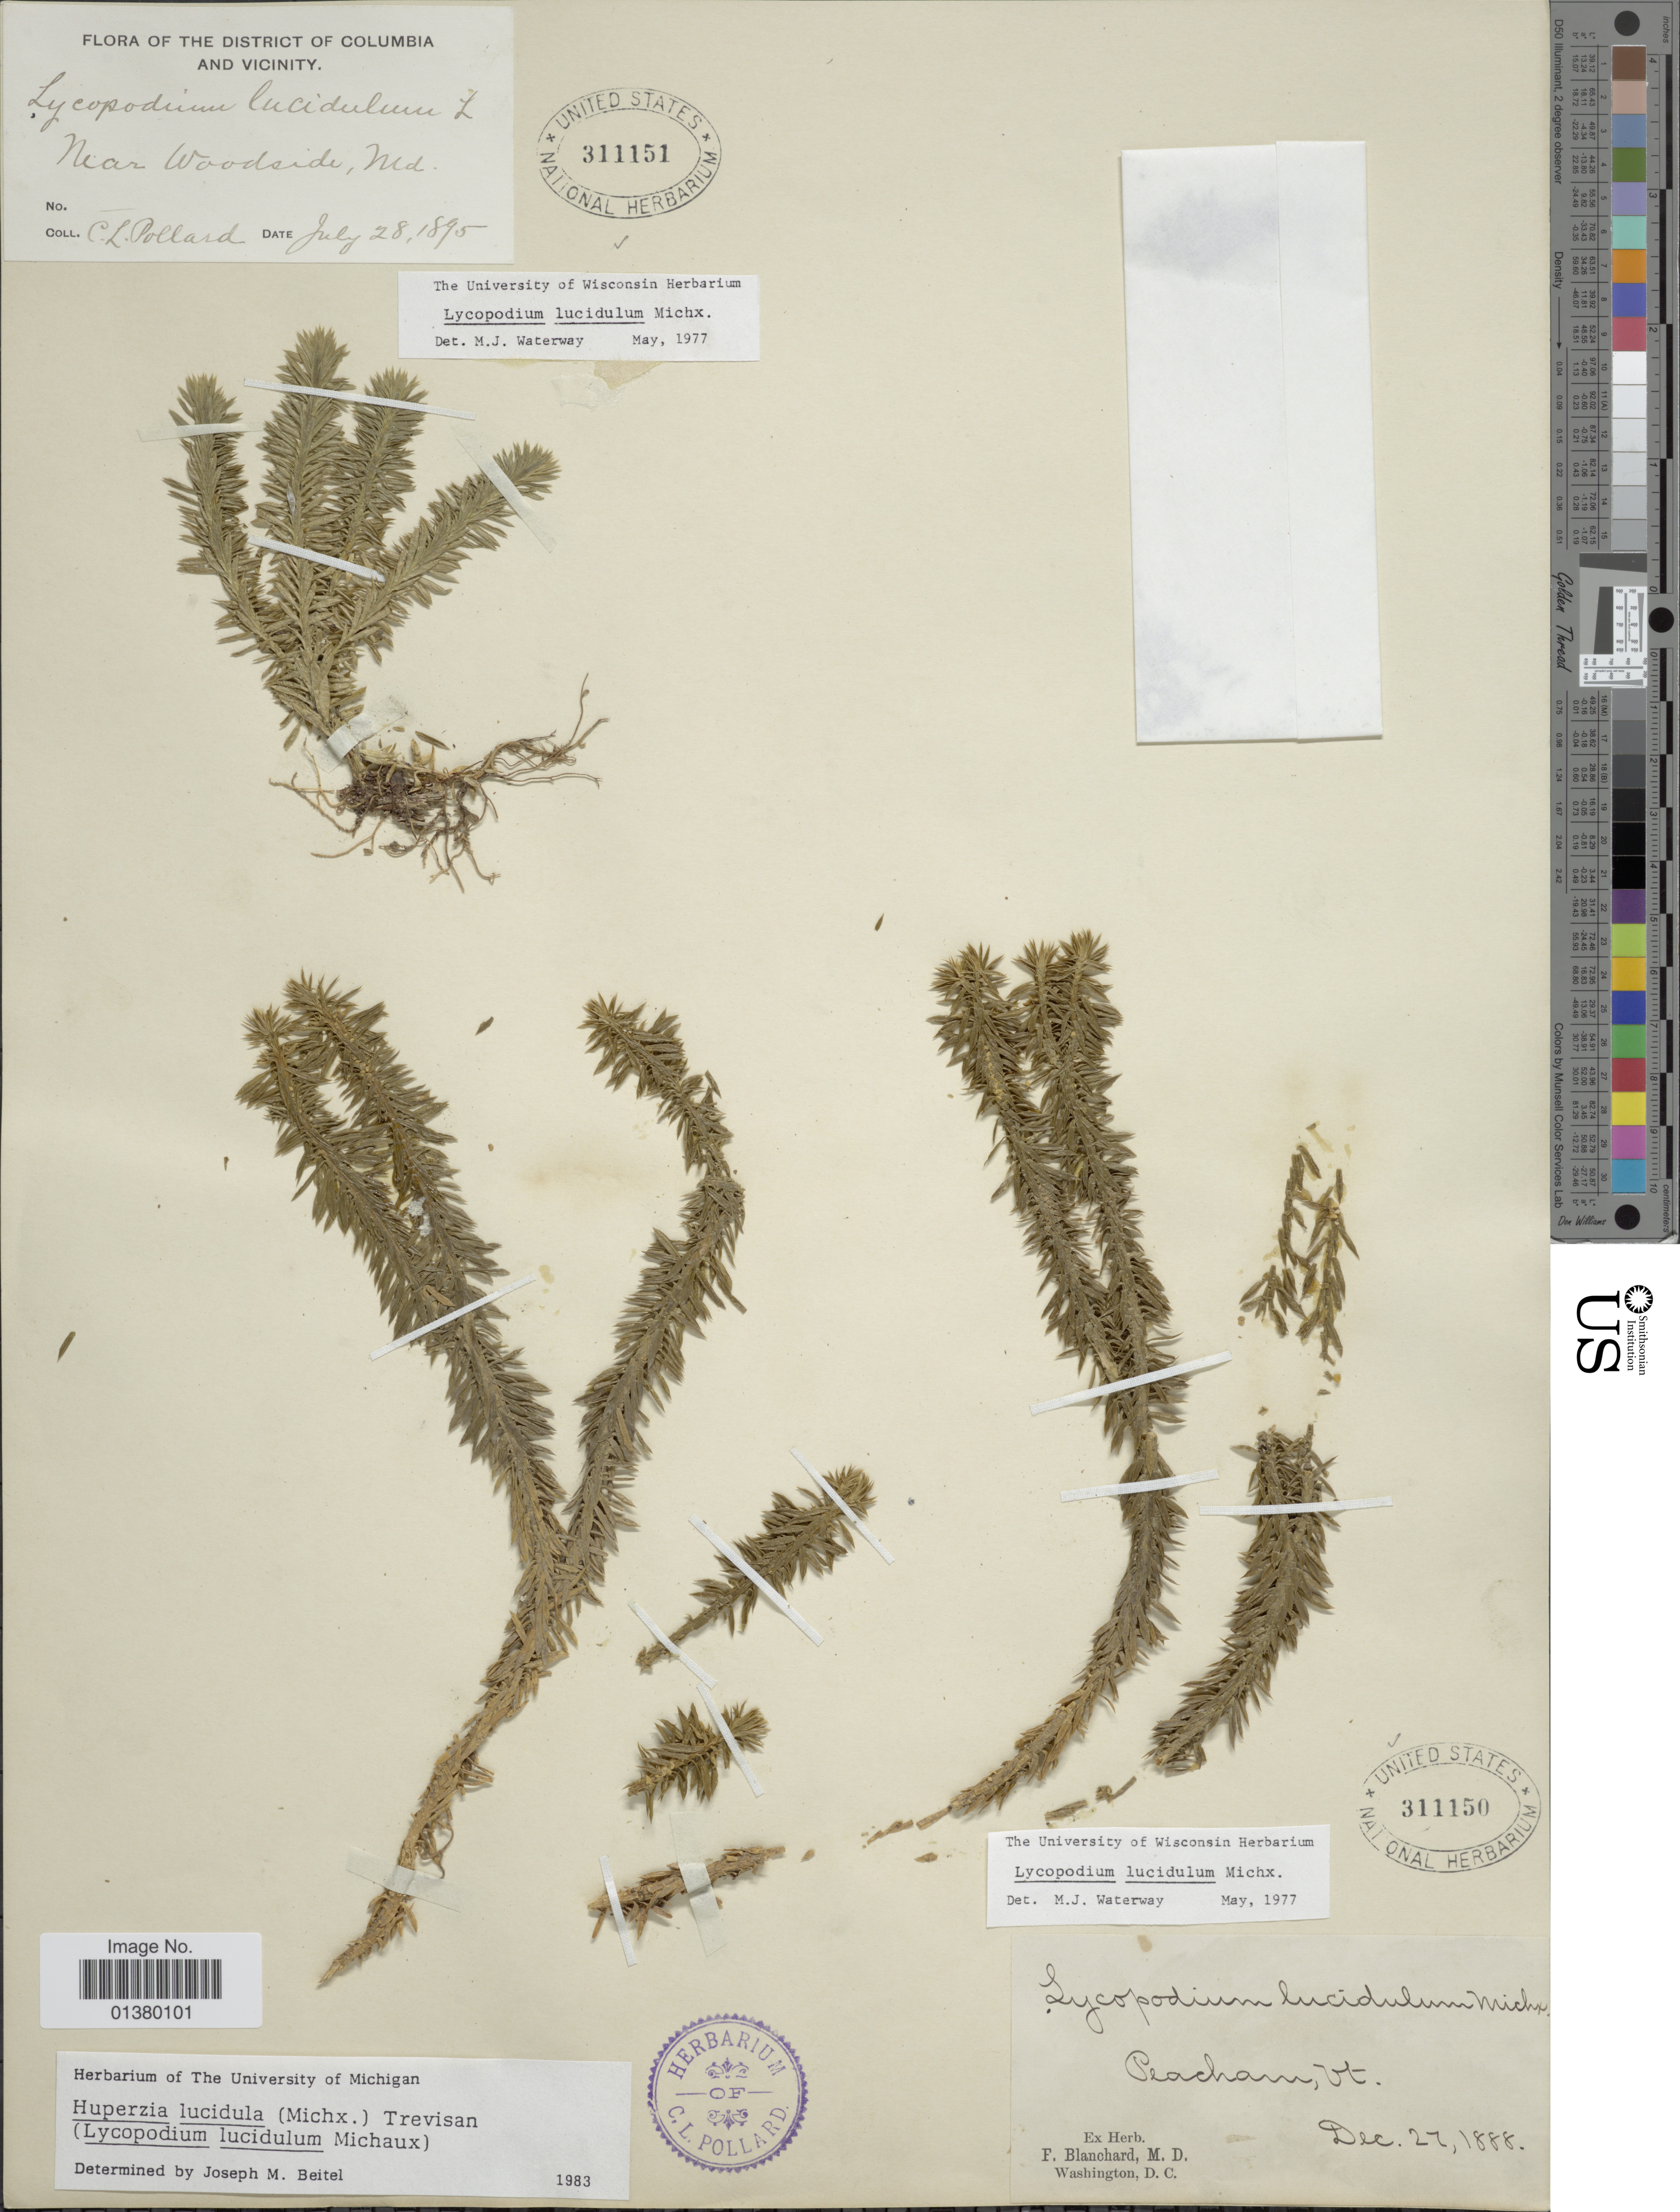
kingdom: Plantae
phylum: Tracheophyta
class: Lycopodiopsida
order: Lycopodiales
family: Lycopodiaceae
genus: Huperzia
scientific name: Huperzia lucidula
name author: (Michx.) Trevis.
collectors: F. Blanchard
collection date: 1888-12-27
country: United States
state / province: Vermont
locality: Peacham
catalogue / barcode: US 311150